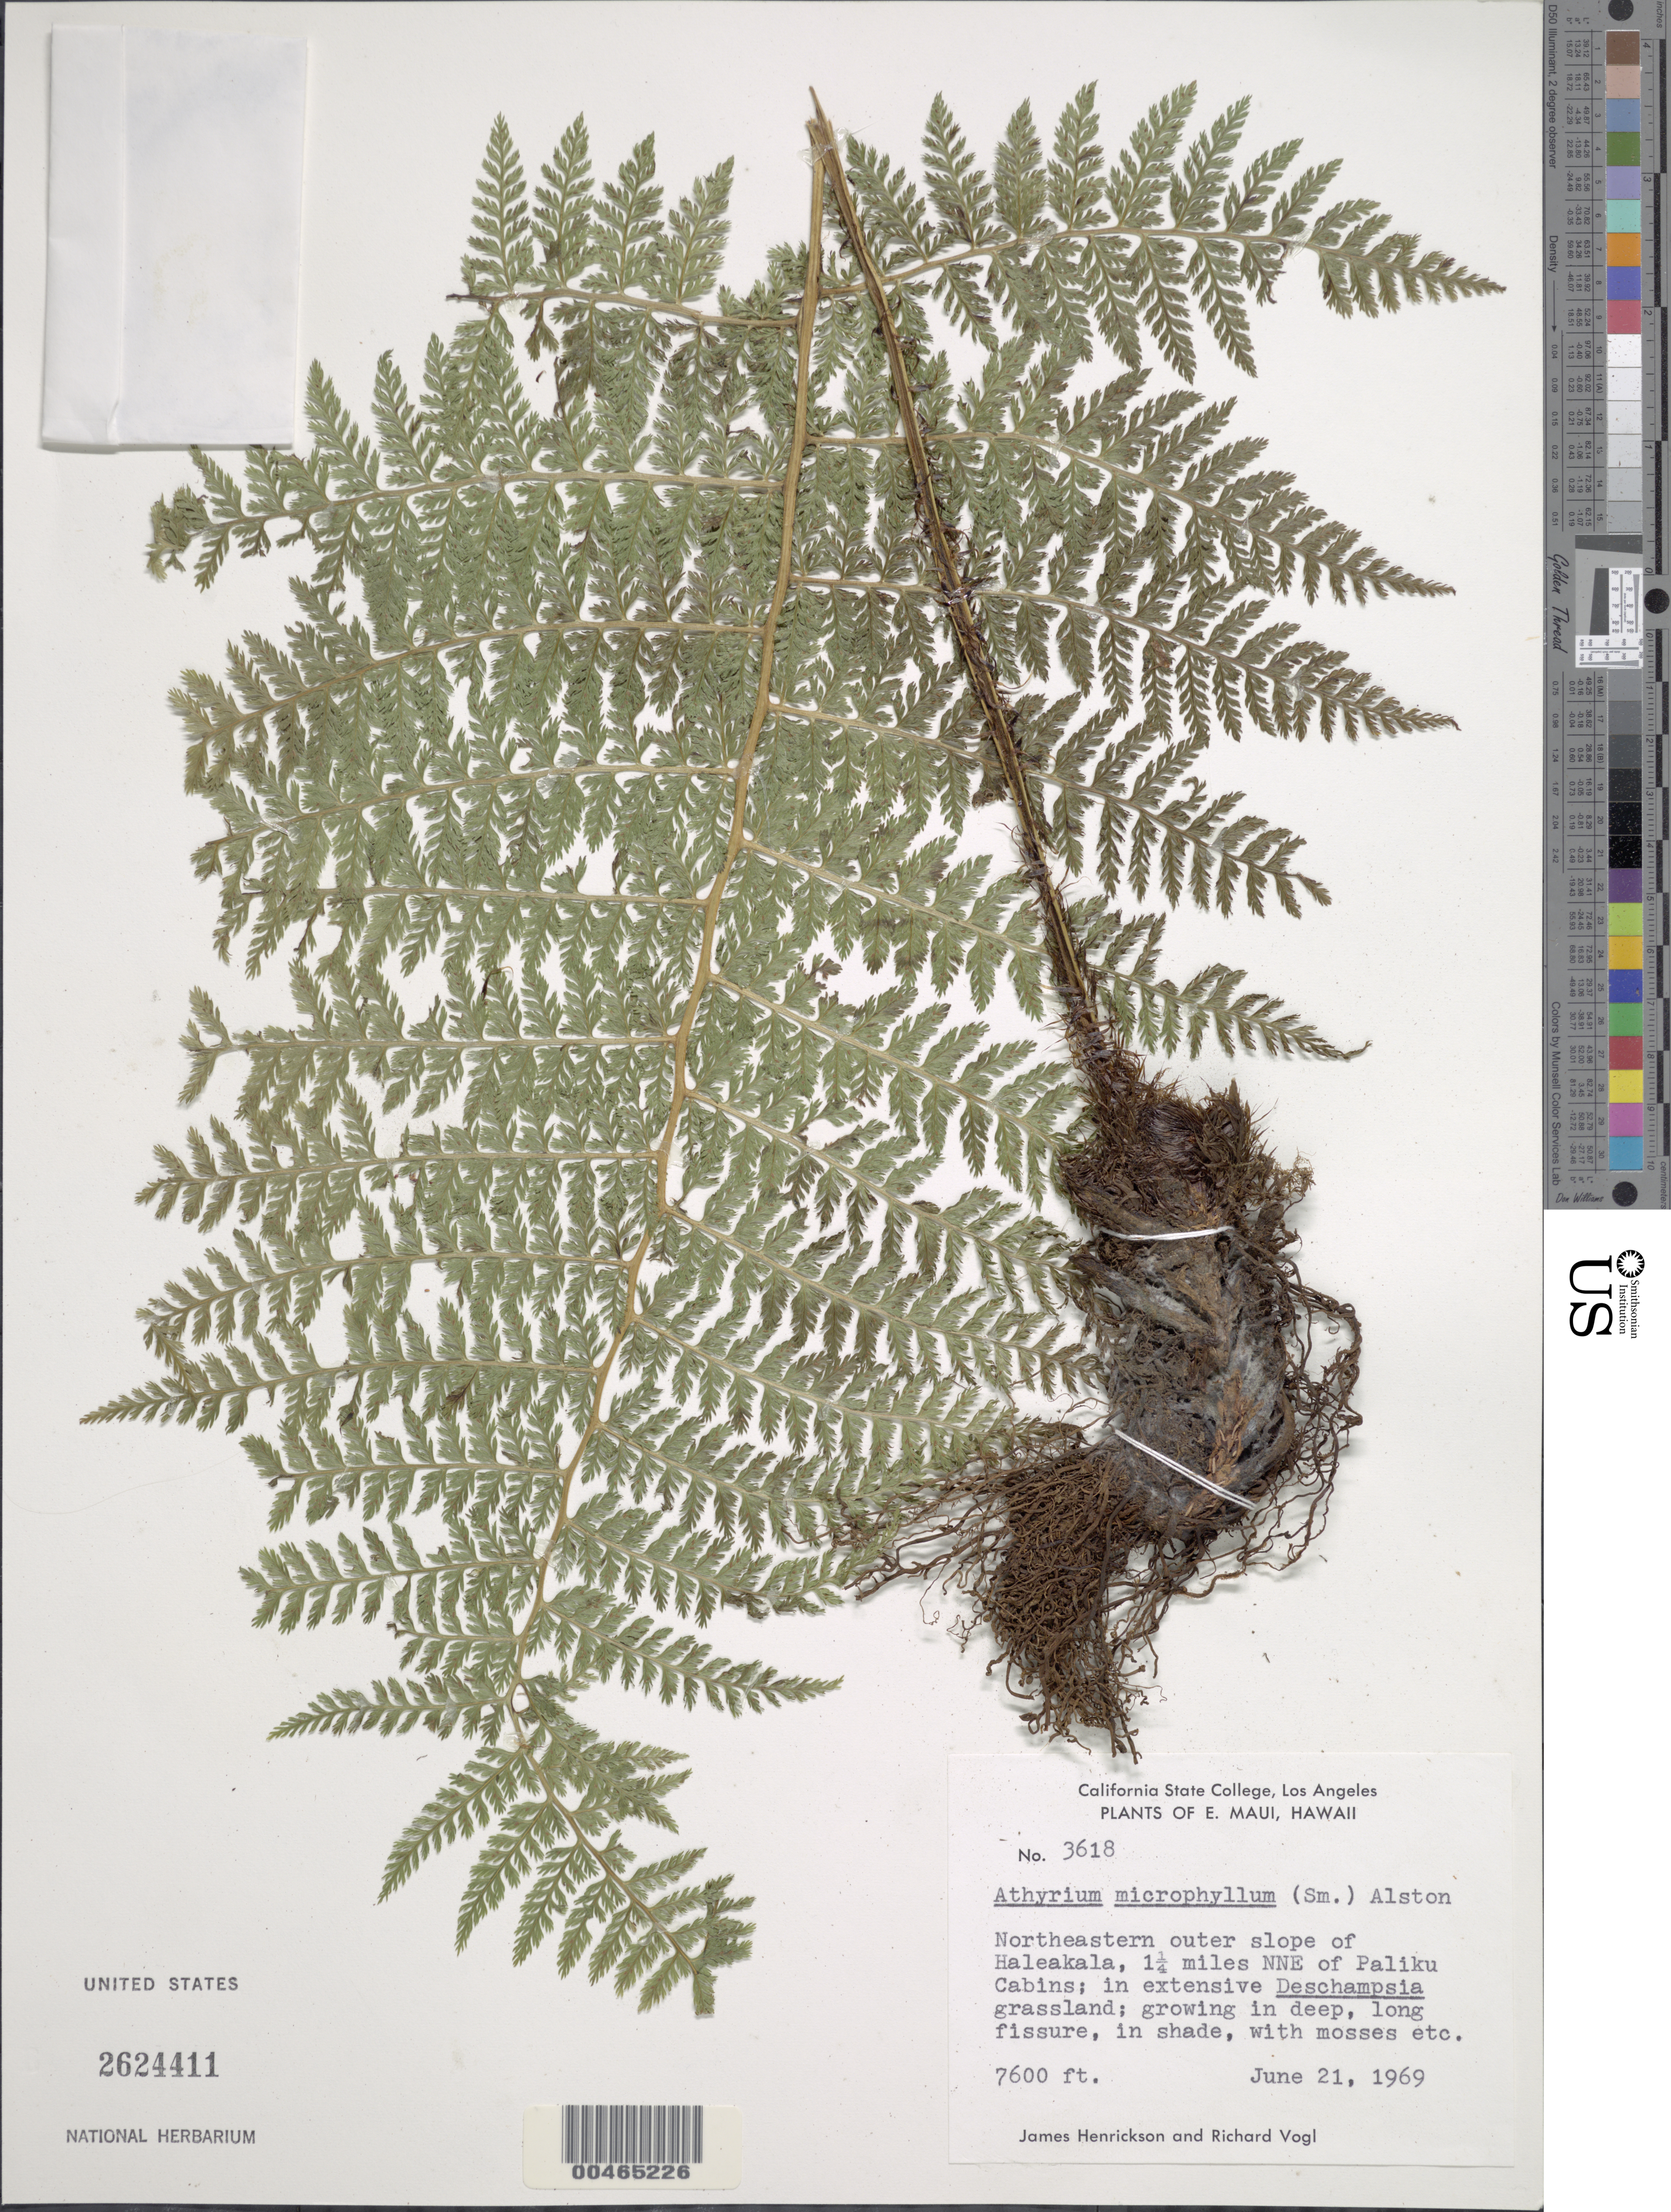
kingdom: Plantae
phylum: Tracheophyta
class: Polypodiopsida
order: Polypodiales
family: Athyriaceae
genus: Athyrium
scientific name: Athyrium microphyllum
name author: (Sm.) Alston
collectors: J. S. Henrickson & R. Vogl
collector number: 3618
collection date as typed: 21 Jun 1969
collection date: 1969-06-21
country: United States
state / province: Hawaii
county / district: Maui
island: Maui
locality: NE outer slope of Haleakala, 1 1/4 mi NNE of Paliku Cabins, E Maui, Maui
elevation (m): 2316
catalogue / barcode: US 2624411